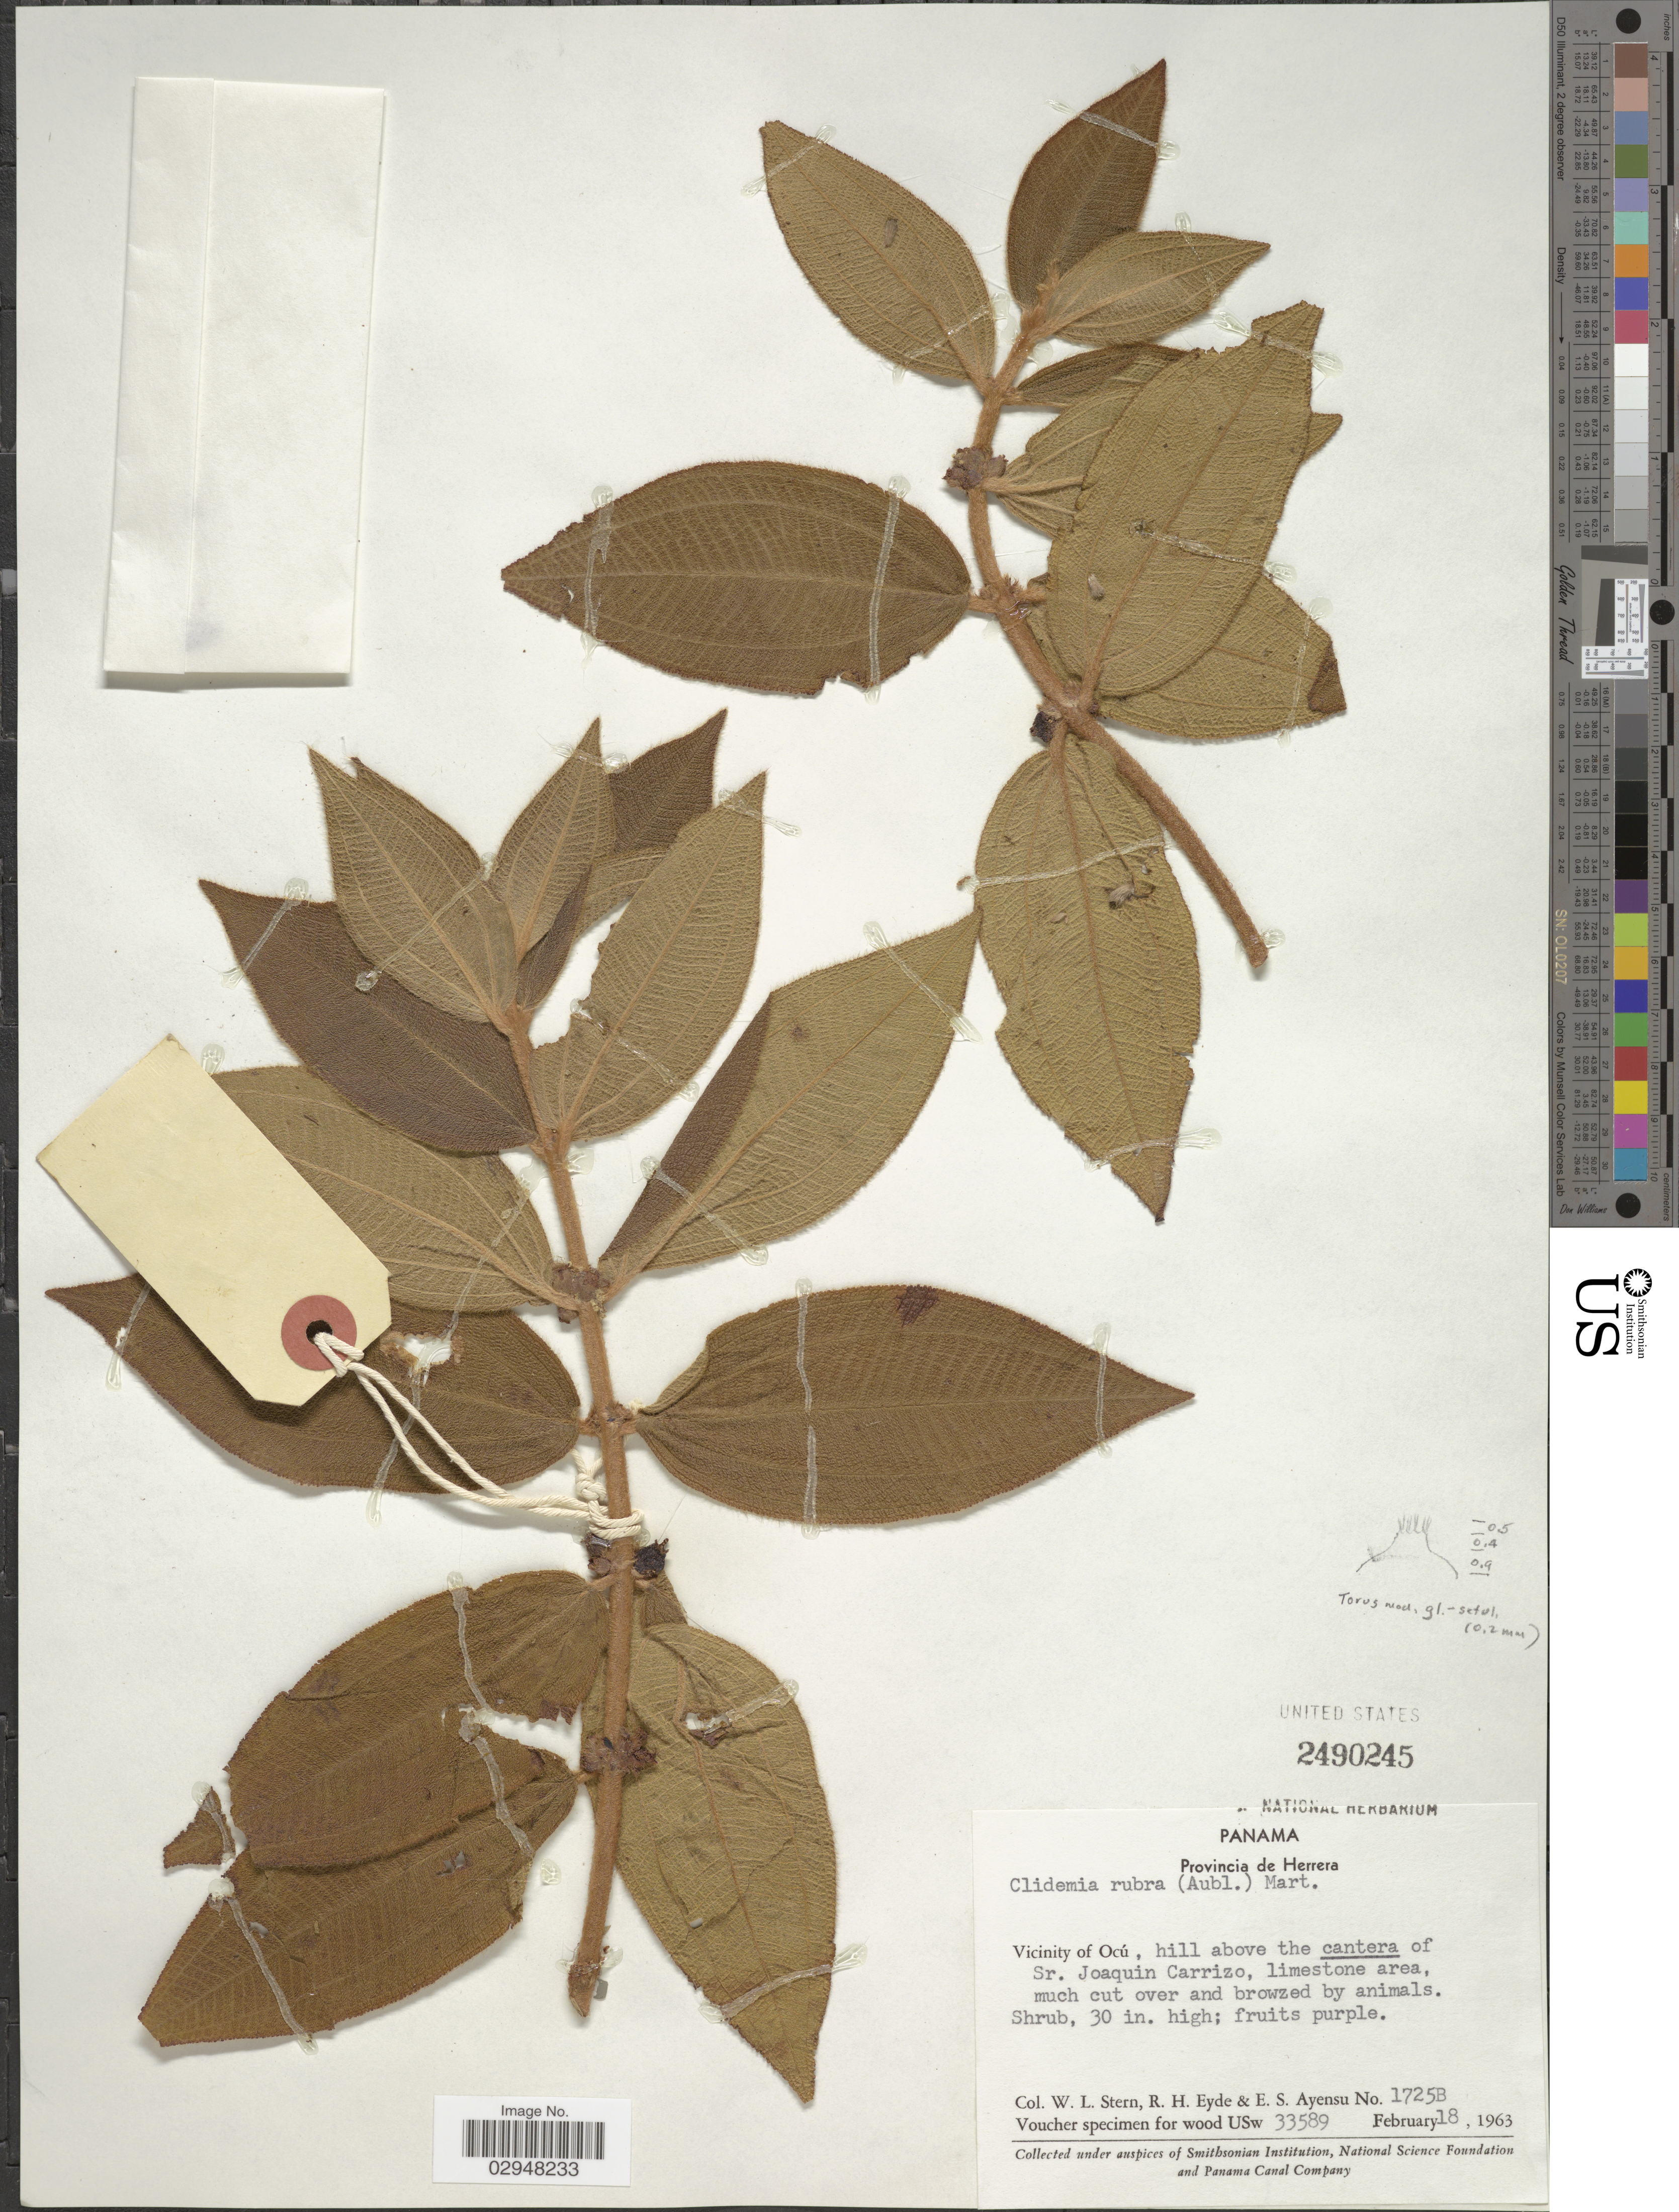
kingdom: Plantae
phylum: Tracheophyta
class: Magnoliopsida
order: Myrtales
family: Melastomataceae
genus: Clidemia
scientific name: Clidemia rubra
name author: (Aubl.) Mart.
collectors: W. L. Stern, R. H. Eyde & E. S. Ayensu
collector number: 1725B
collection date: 1963-02-18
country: Panama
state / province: Herrera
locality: Vicinity of Ocú, hill above the cantera of Sr. Joaquin Carrizo.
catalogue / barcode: US 2490245